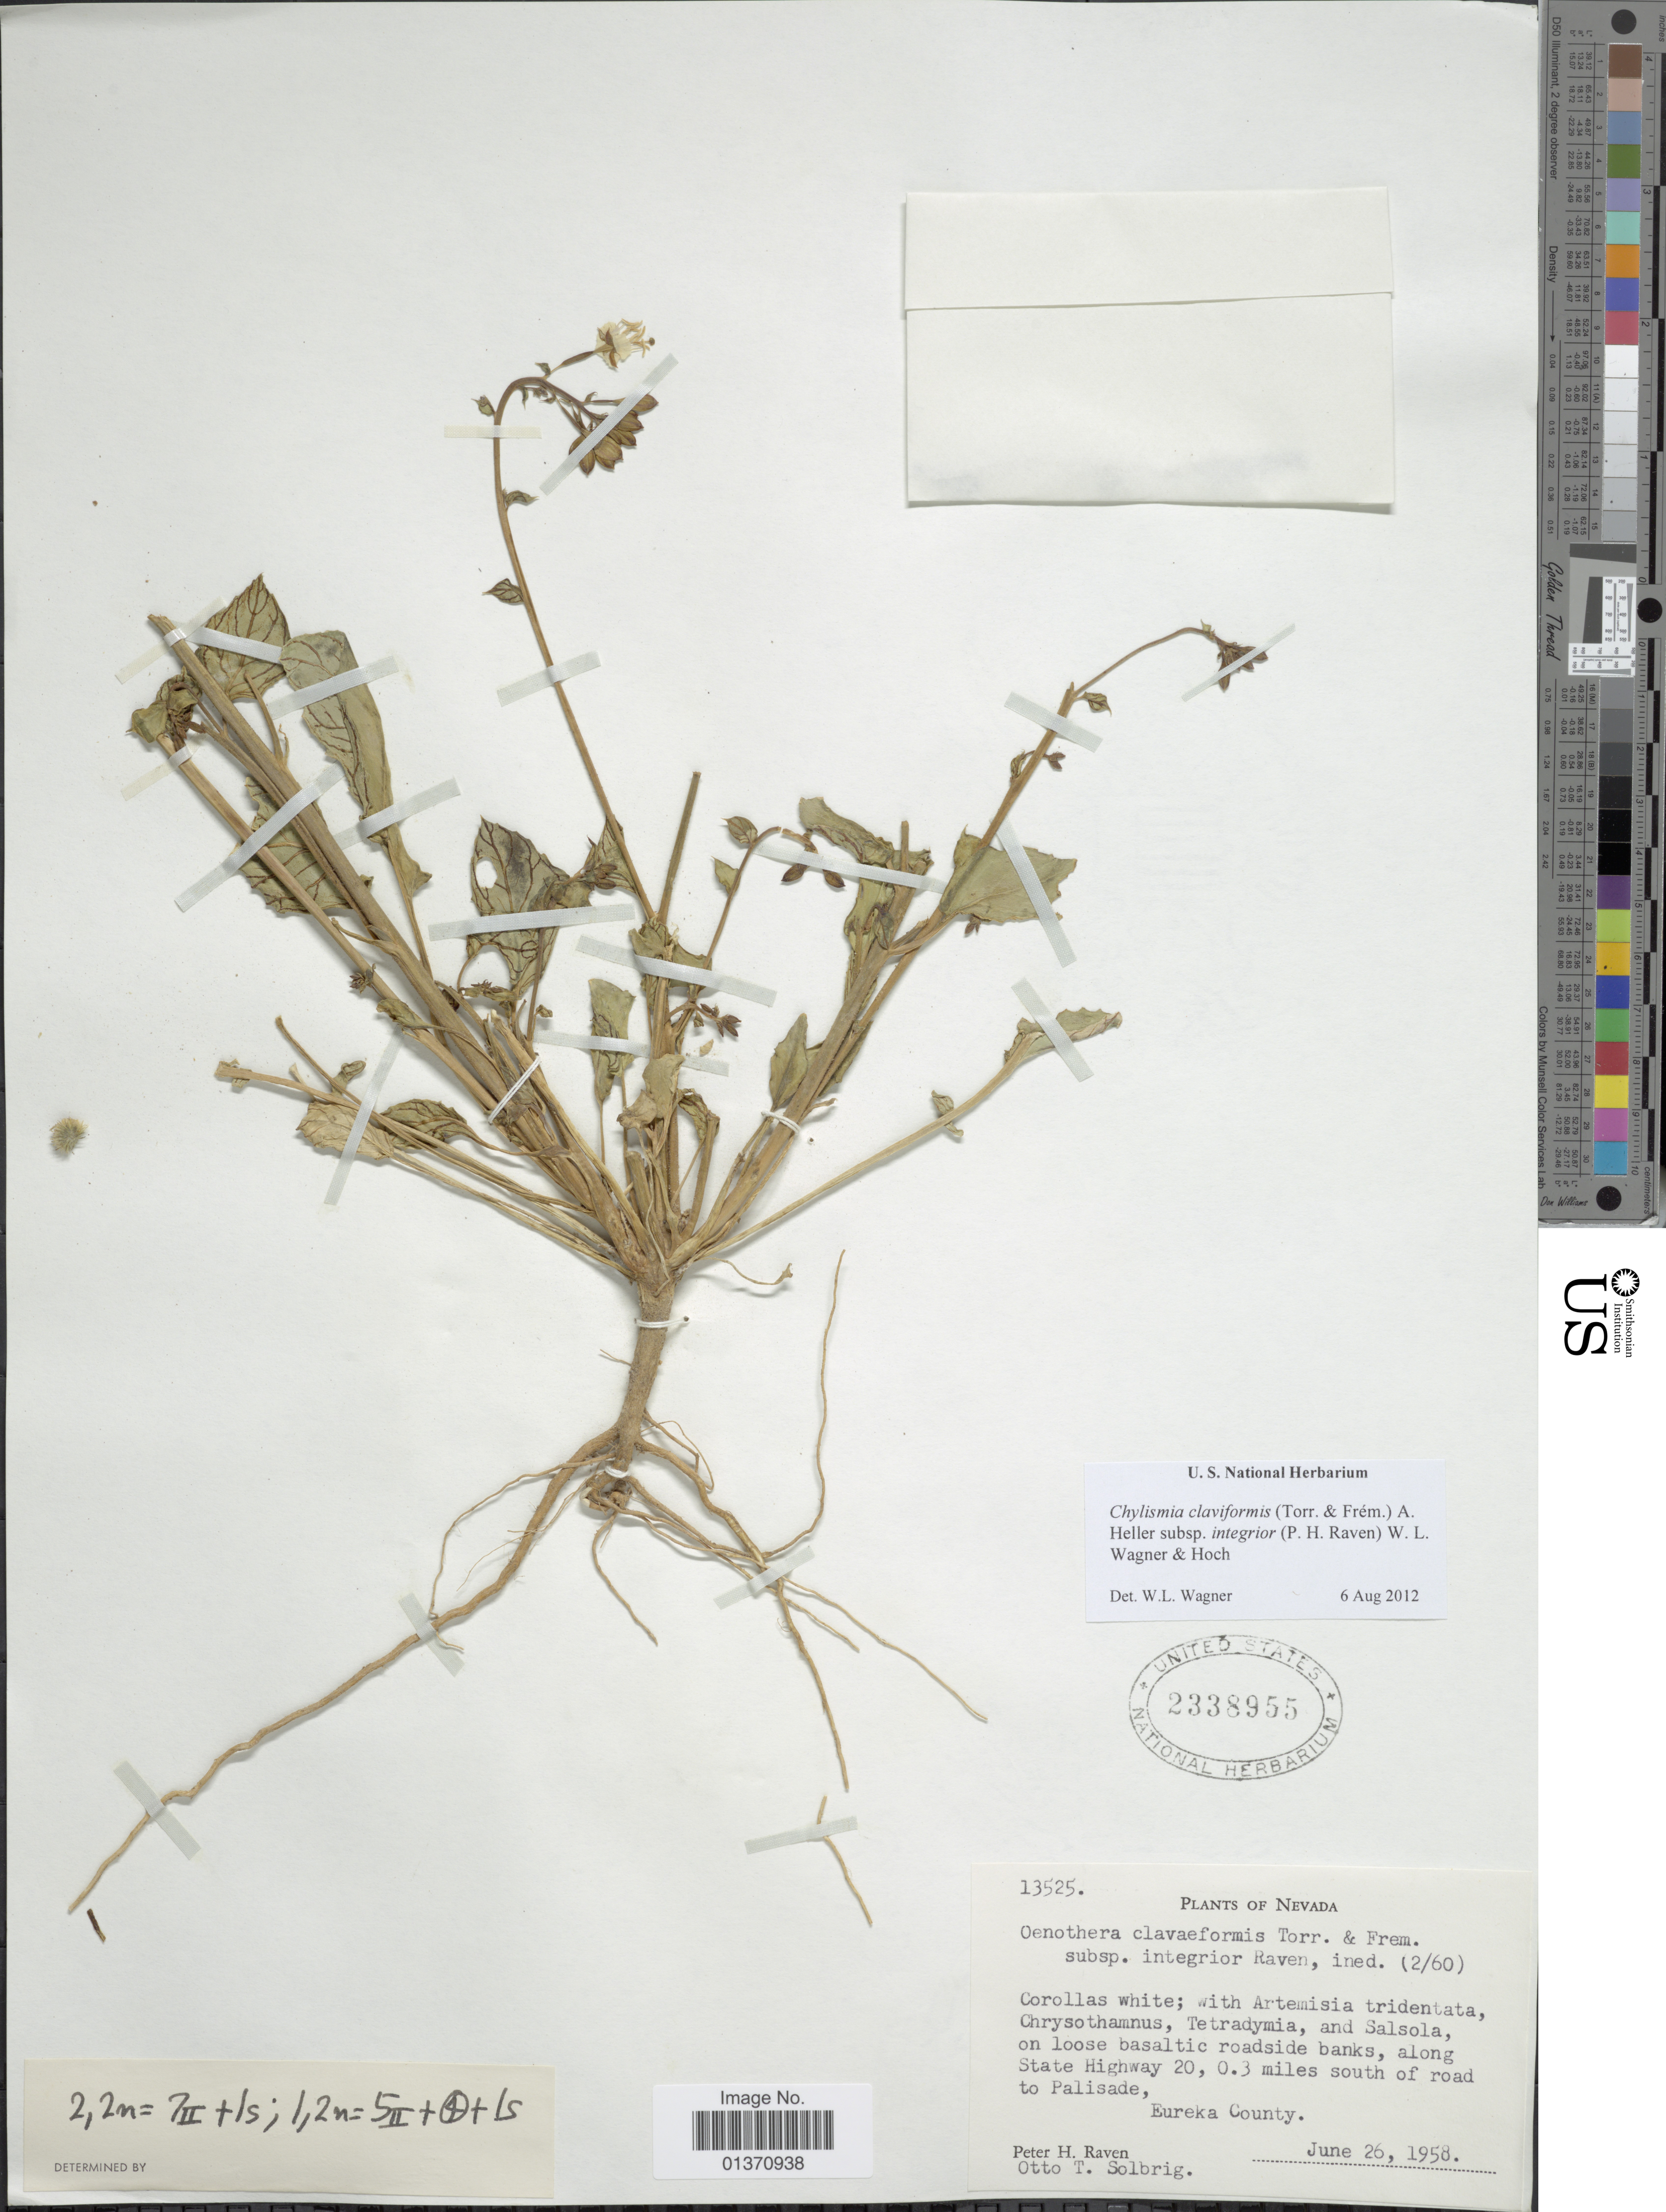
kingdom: Plantae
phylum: Tracheophyta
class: Magnoliopsida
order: Myrtales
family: Onagraceae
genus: Chylismia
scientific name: Chylismia claviformis subsp. integrior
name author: (P.H. Raven) W.L. Wagner & Hoch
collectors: P. H. Raven & O. T. Solbrig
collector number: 13525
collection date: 1958-06-26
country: United States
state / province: Nevada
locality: On loose basaltic roadside banks, along State Highway 20, 0.3 miles south of road to Palisade, Eureka County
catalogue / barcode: US 2338955